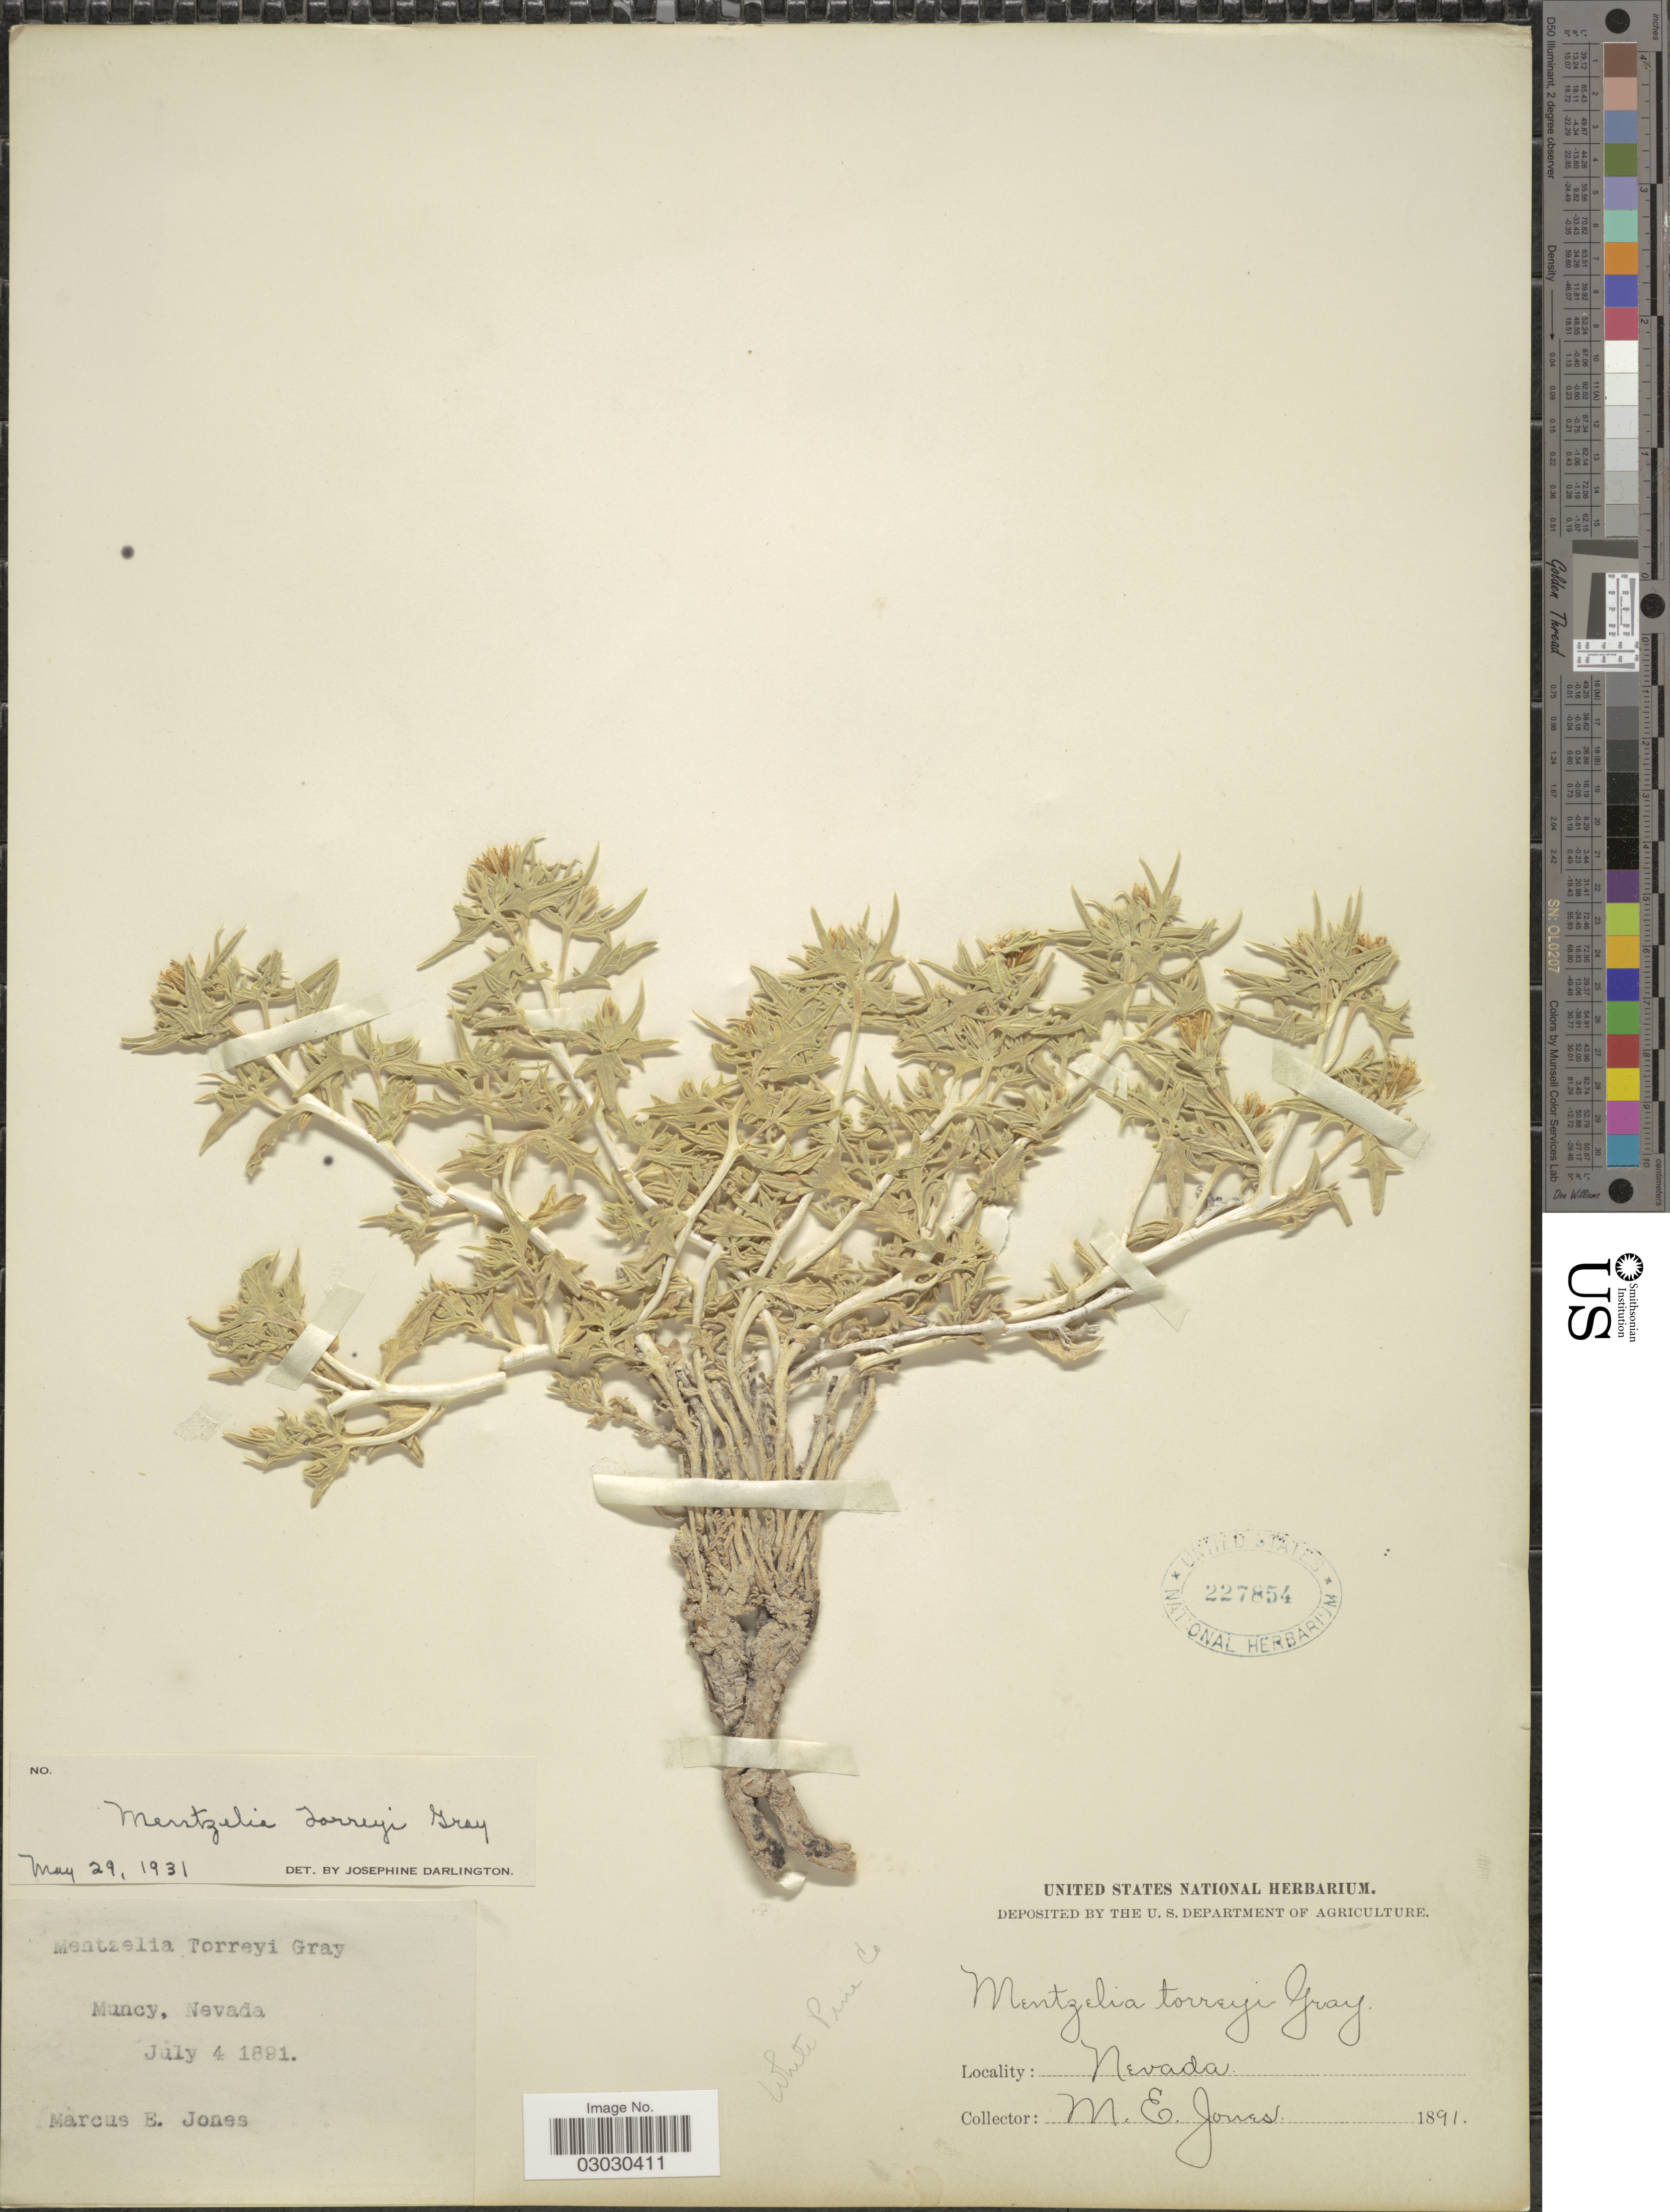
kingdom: Plantae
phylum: Tracheophyta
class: Magnoliopsida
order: Cornales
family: Loasaceae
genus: Mentzelia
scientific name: Mentzelia torreyi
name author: A. Gray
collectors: M. E. Jones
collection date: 1891-07-04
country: United States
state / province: Nevada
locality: Muncy.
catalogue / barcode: US 227854